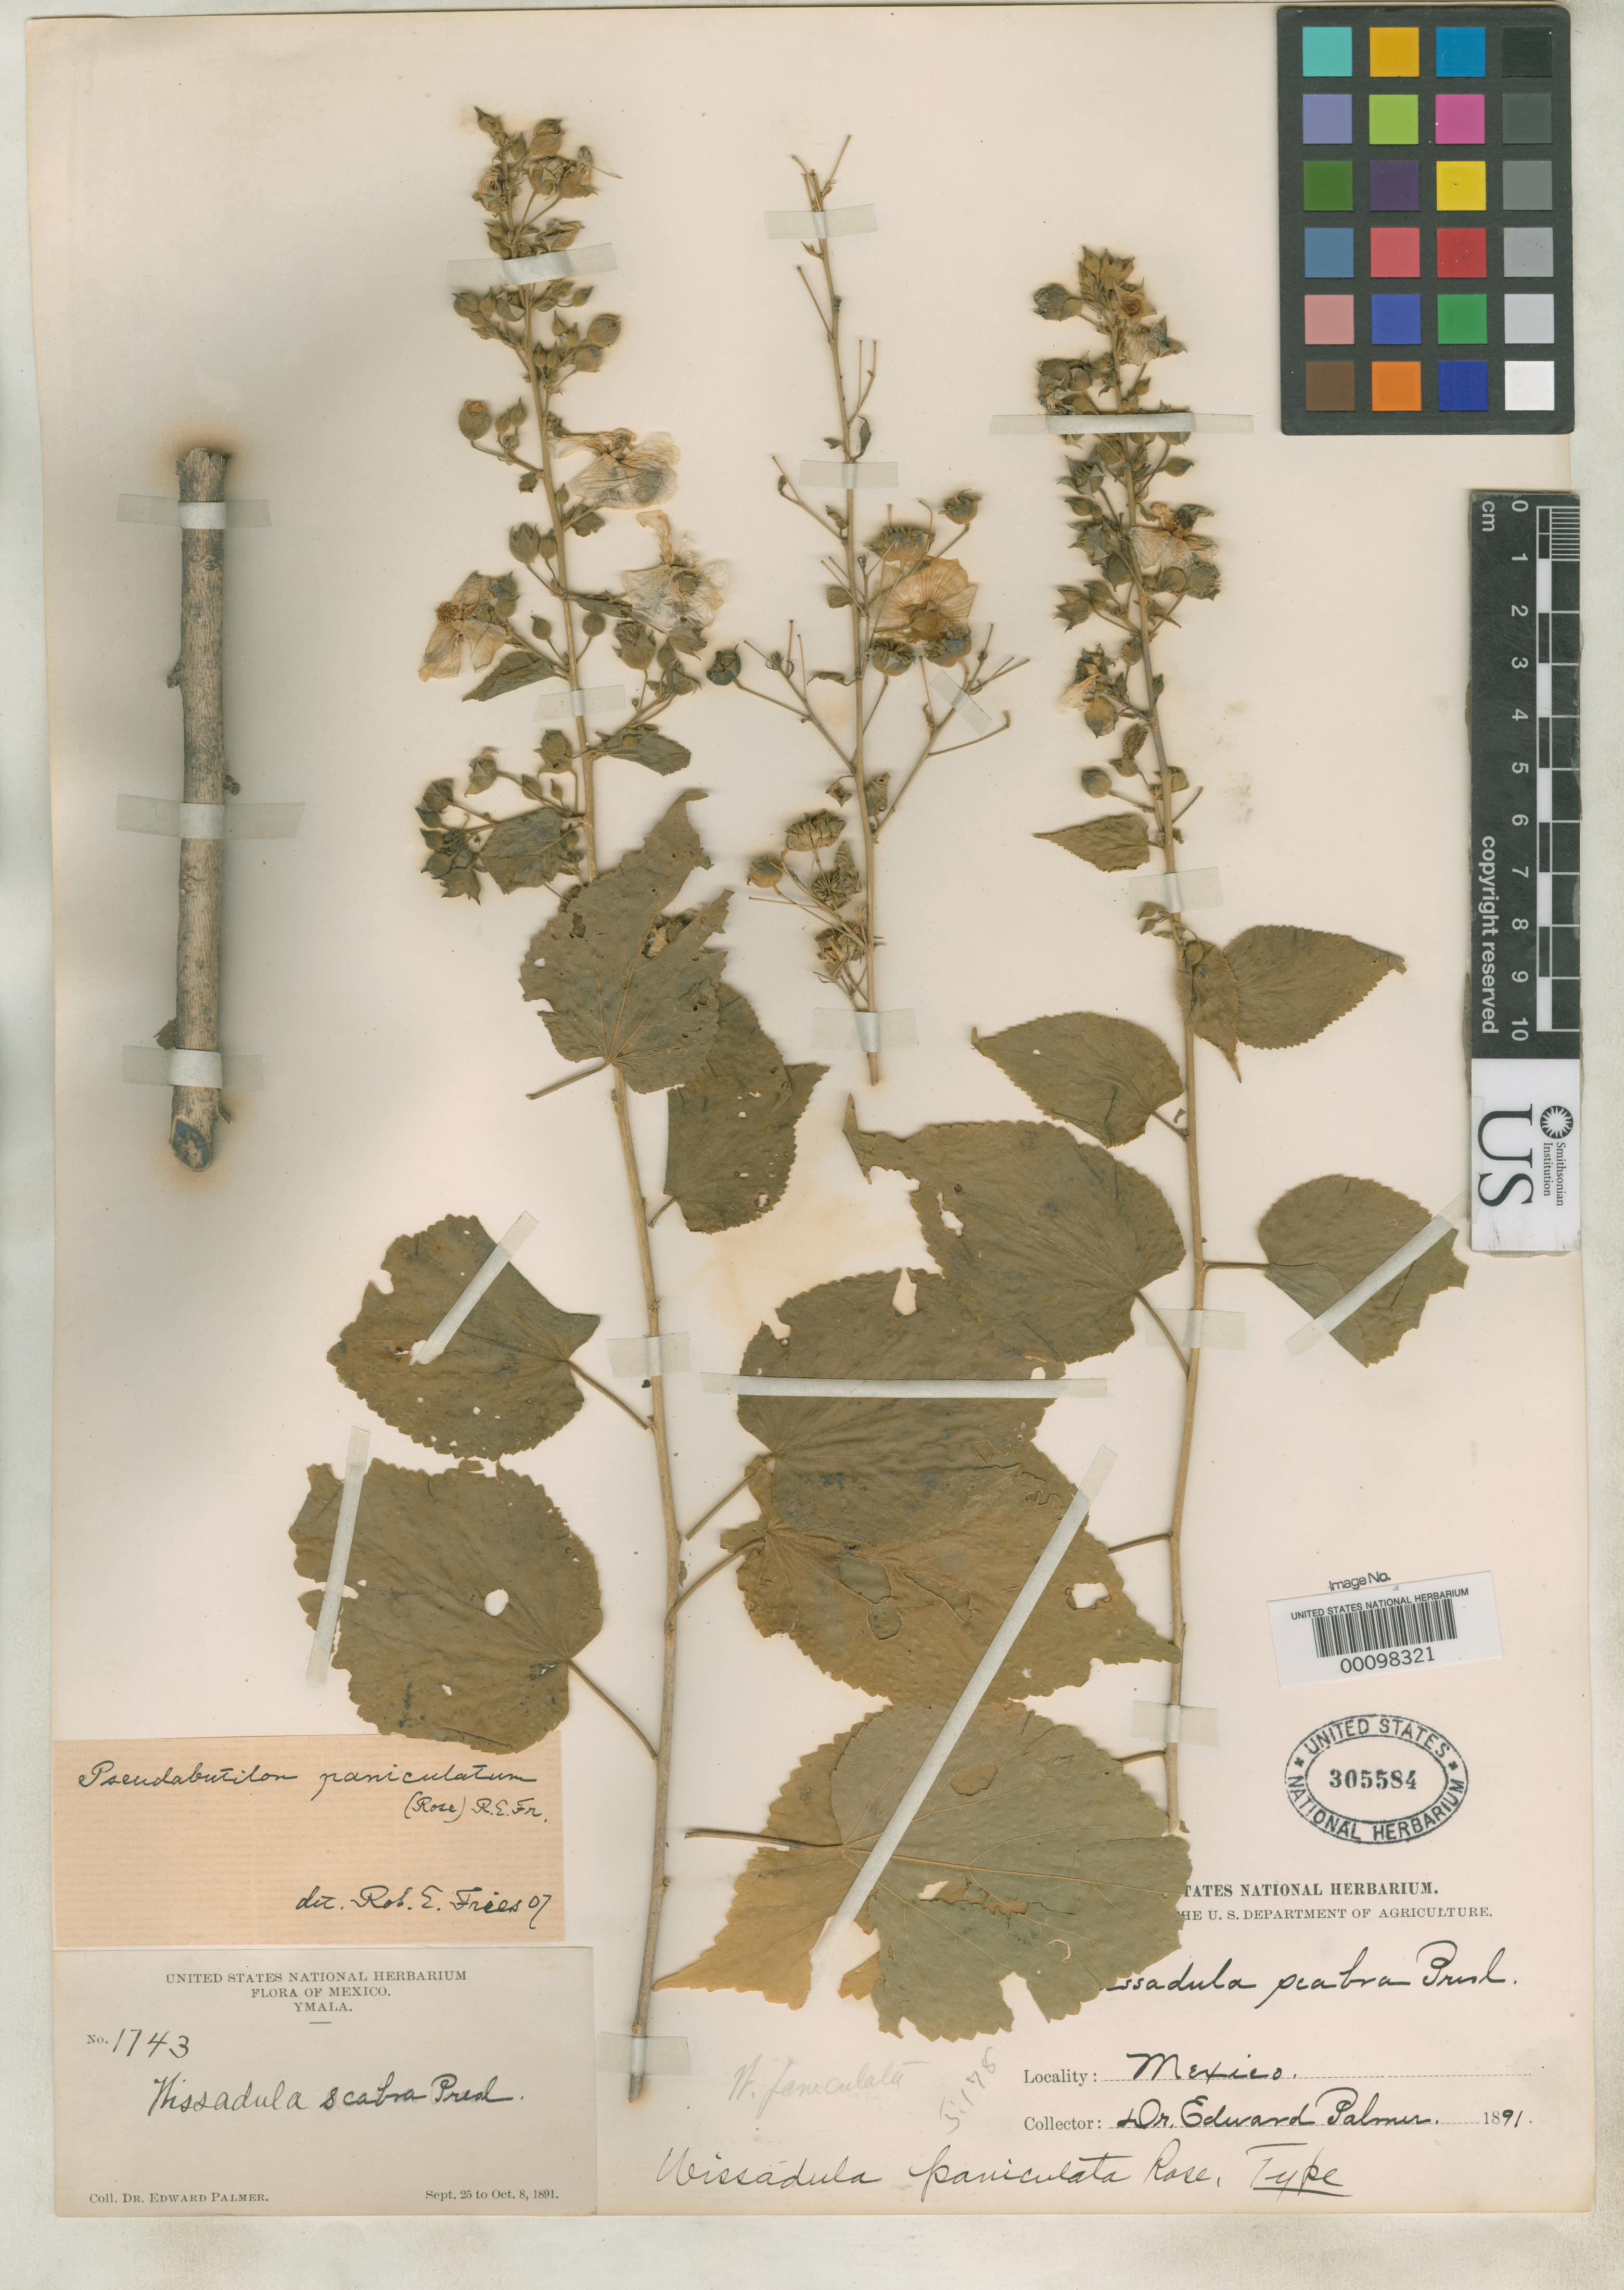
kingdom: Plantae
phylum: Tracheophyta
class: Magnoliopsida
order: Malvales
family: Malvaceae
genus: Wissadula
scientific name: Wissadula paniculata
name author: Rose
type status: Type Collection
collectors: E. Palmer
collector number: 1743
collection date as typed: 25 Sep 1891 to 08 Oct 1891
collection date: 1891-09-25/1891-10-08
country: Mexico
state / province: Sinaloa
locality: Near Ymala.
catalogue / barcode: US 305584